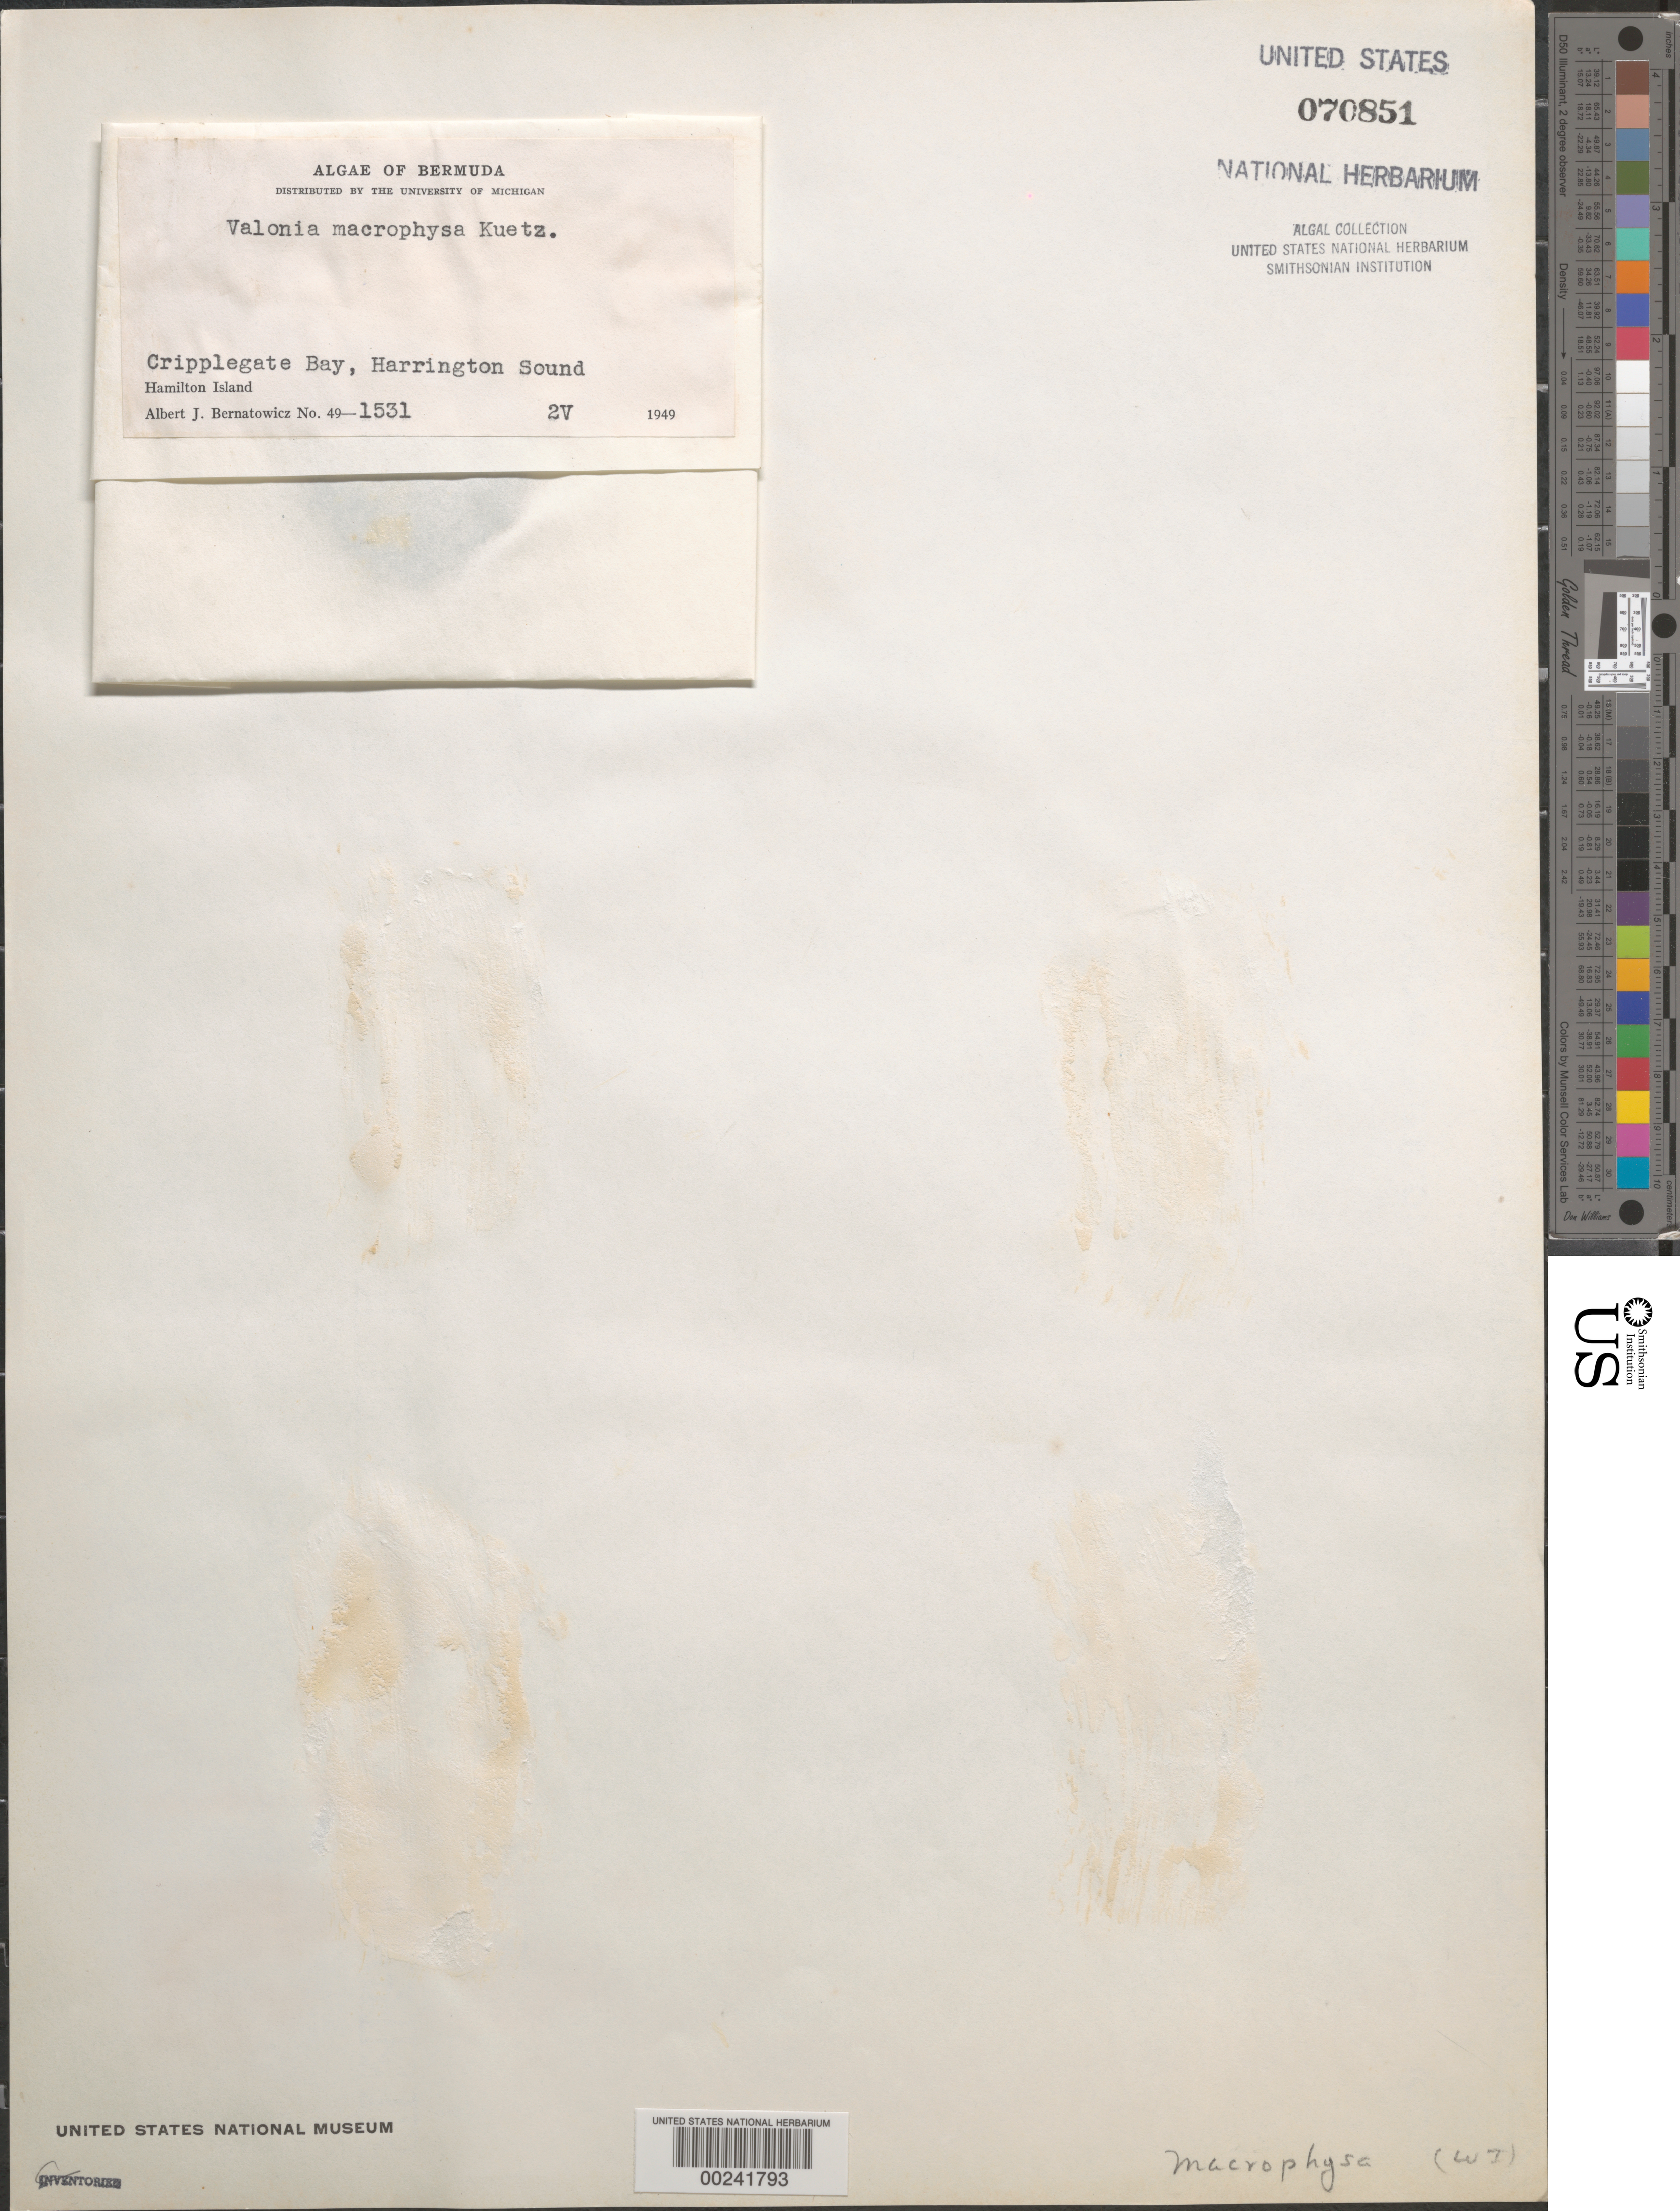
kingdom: Plantae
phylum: Chlorophyta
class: Ulvophyceae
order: Siphonocladales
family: Valoniaceae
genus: Valonia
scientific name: Valonia macrophysa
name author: Kütz.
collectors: A. Bernatowicz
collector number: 49-1531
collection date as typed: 02 May 1949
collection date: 1949-05-02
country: Bermuda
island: Bermuda Island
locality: Cripplegate Bay, Harrington Sound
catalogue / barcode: US 70851